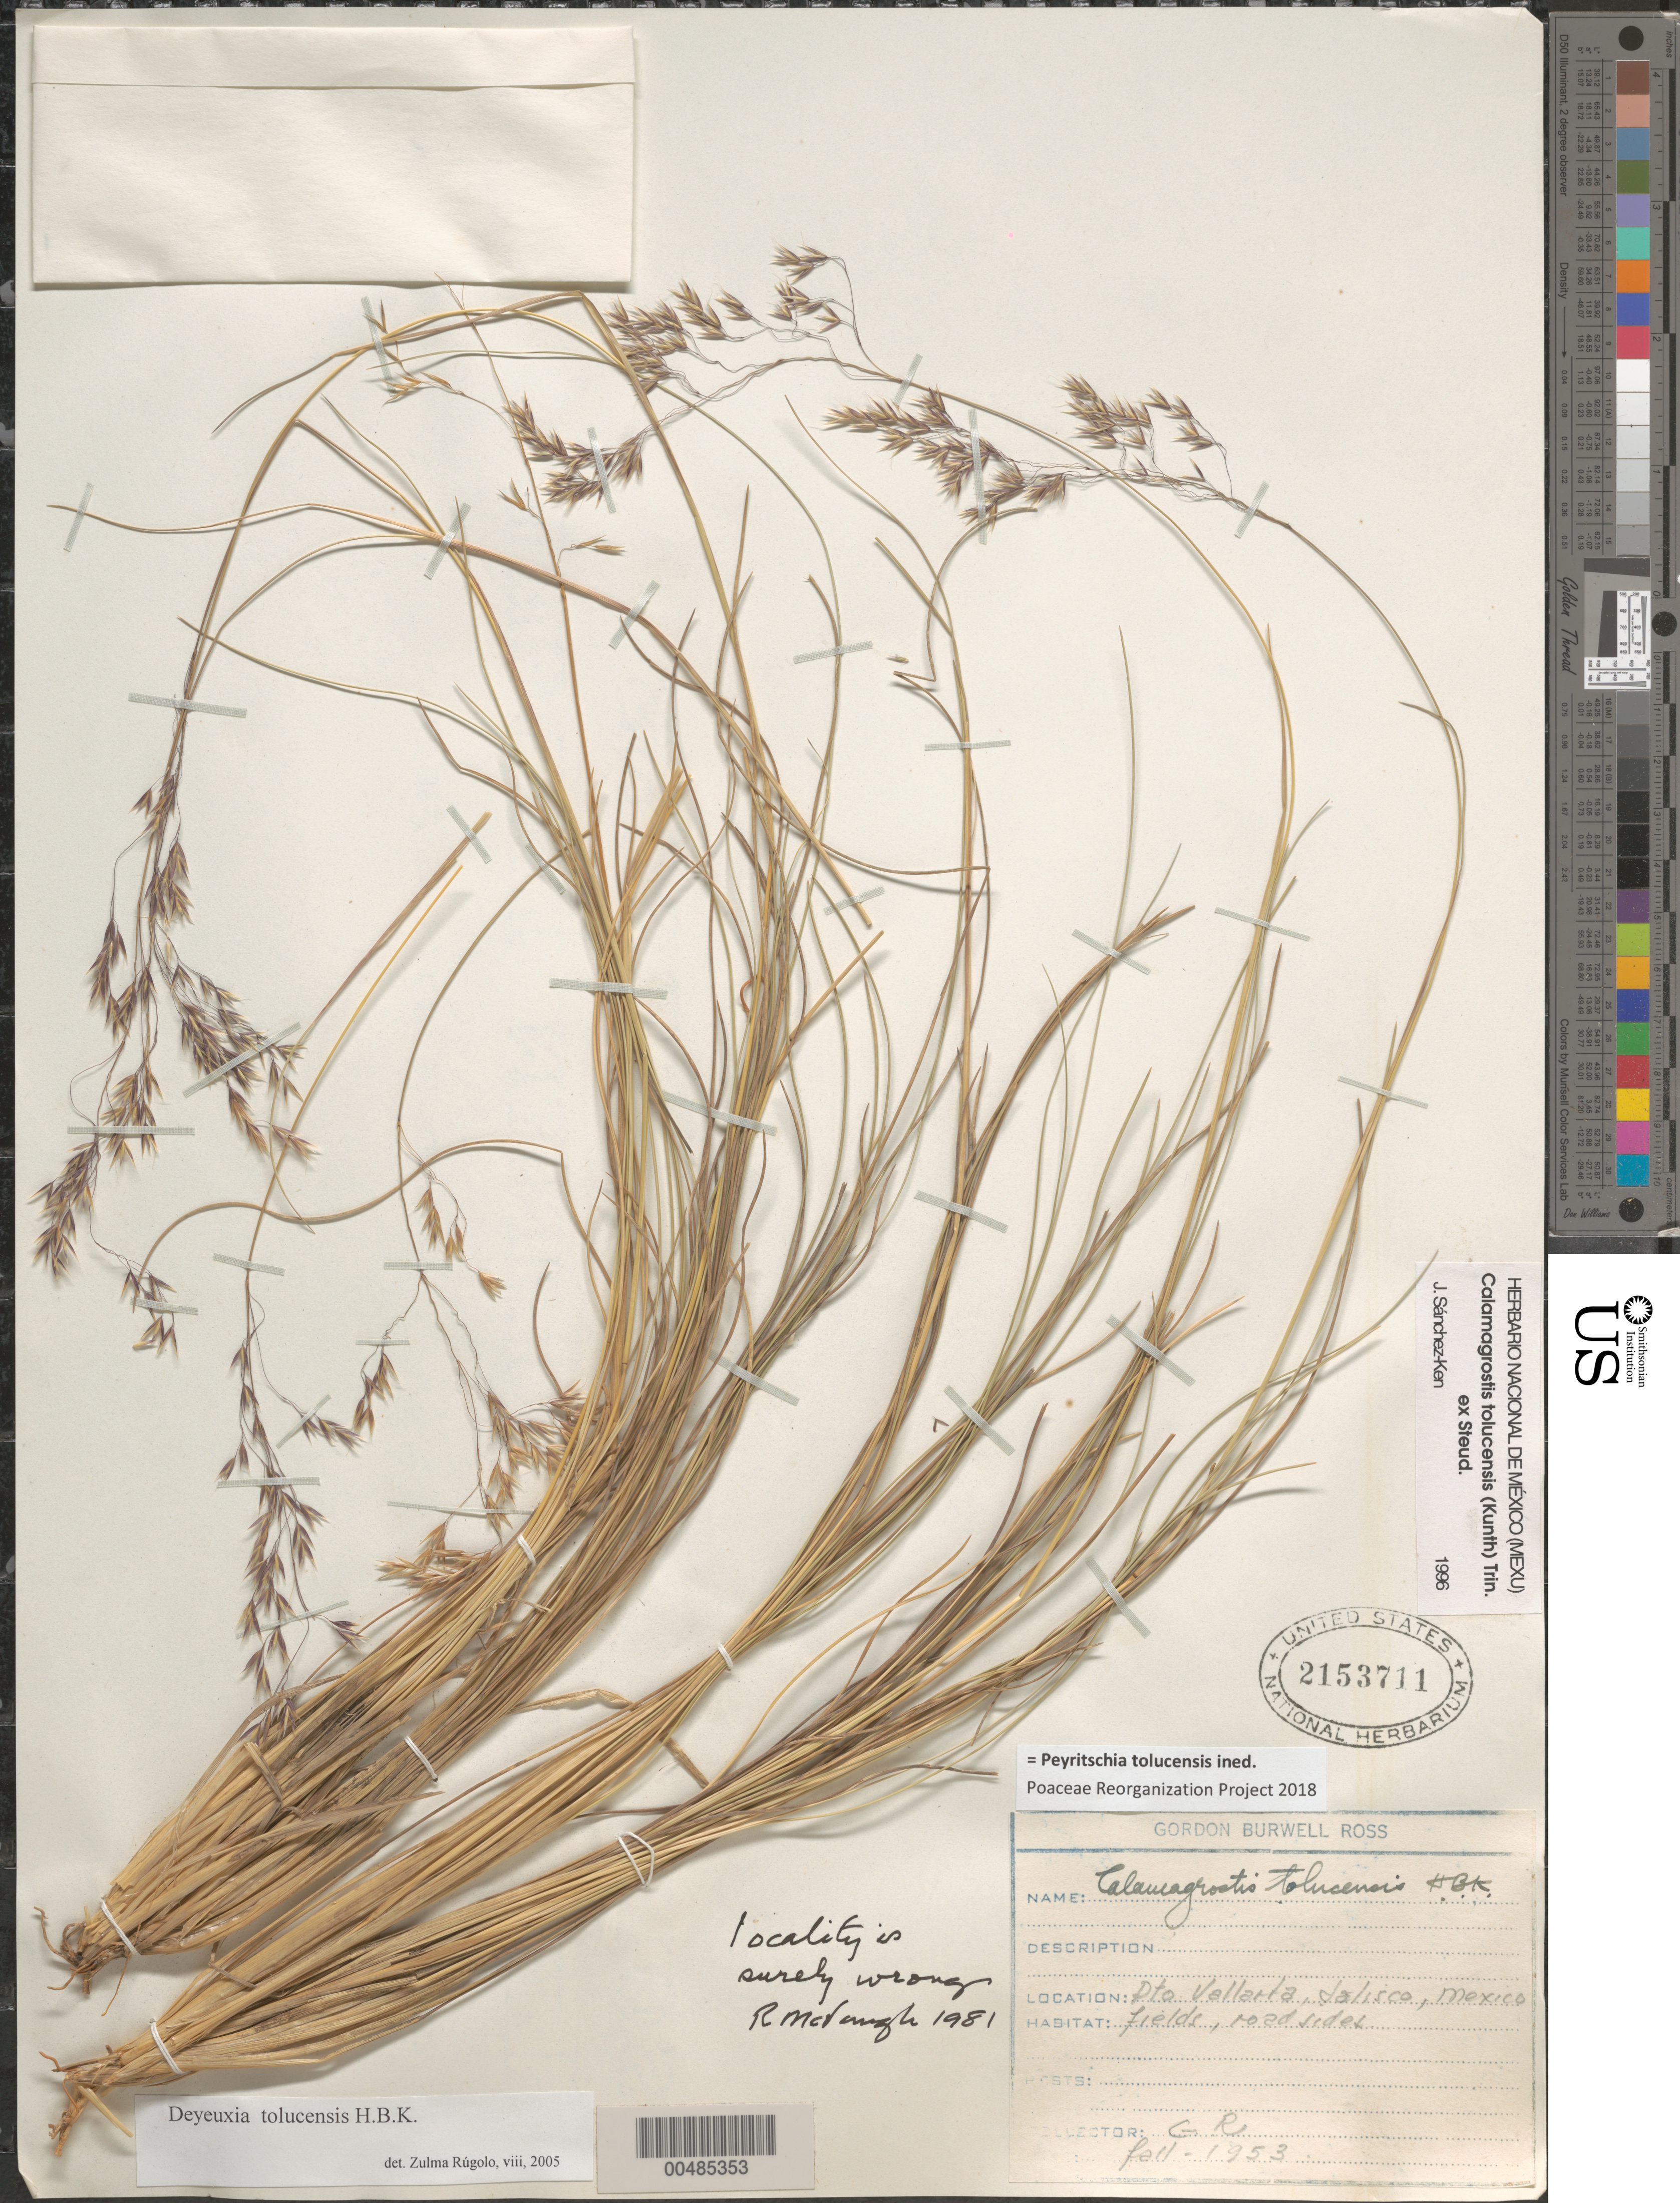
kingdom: Plantae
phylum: Tracheophyta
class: Liliopsida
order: Poales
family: Poaceae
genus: Peyritschia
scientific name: Peyritschia tolucensis ined.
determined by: Poaceae Reorganization Project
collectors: G. B. Ross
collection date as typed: Fal 1953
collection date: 1953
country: Mexico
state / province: Jalisco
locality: Pto. Vallarta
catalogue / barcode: US 2153711